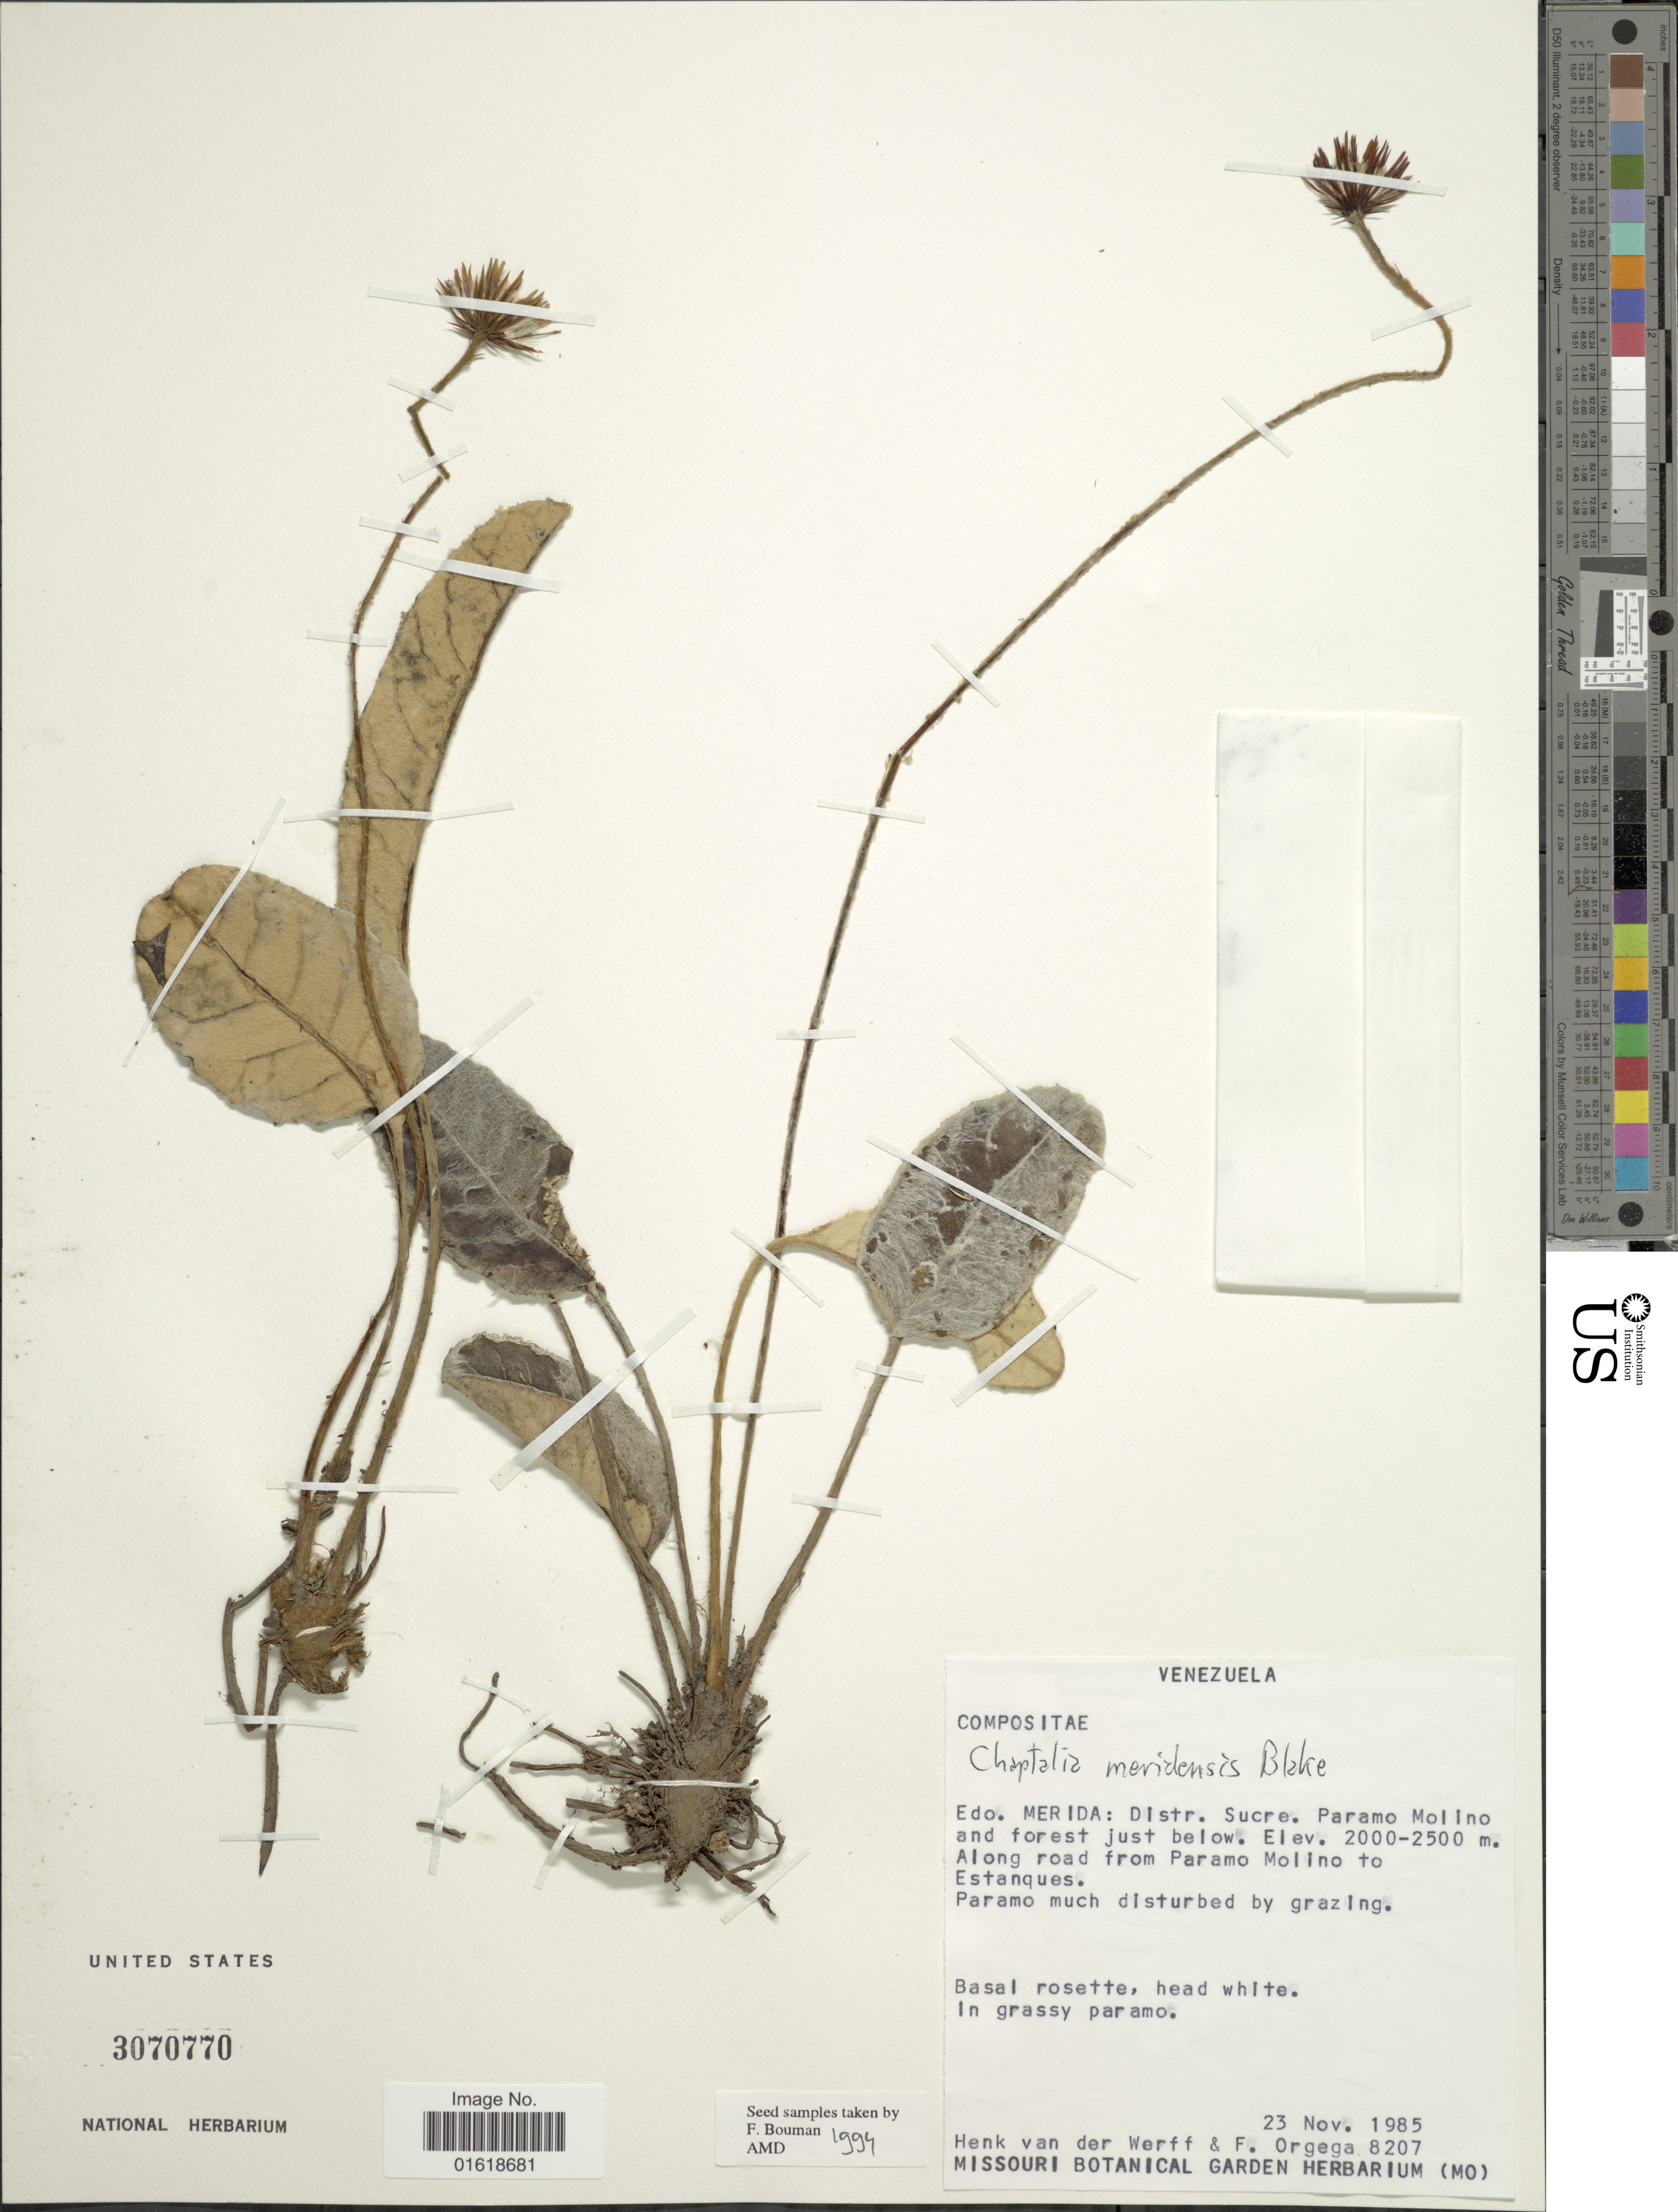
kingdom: Plantae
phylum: Tracheophyta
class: Magnoliopsida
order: Asterales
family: Asteraceae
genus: Chaptalia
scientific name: Chaptalia meridensis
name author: S.F. Blake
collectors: H. van der Werff & F. Orgega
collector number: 8207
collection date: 1985-11-23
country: Venezuela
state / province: Mérida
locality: Edo. Merida: Distr. Sucre. Paramo Molino and forest just below. Along road from Paramo Molino to Estanques.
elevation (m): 2000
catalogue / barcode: US 3070770